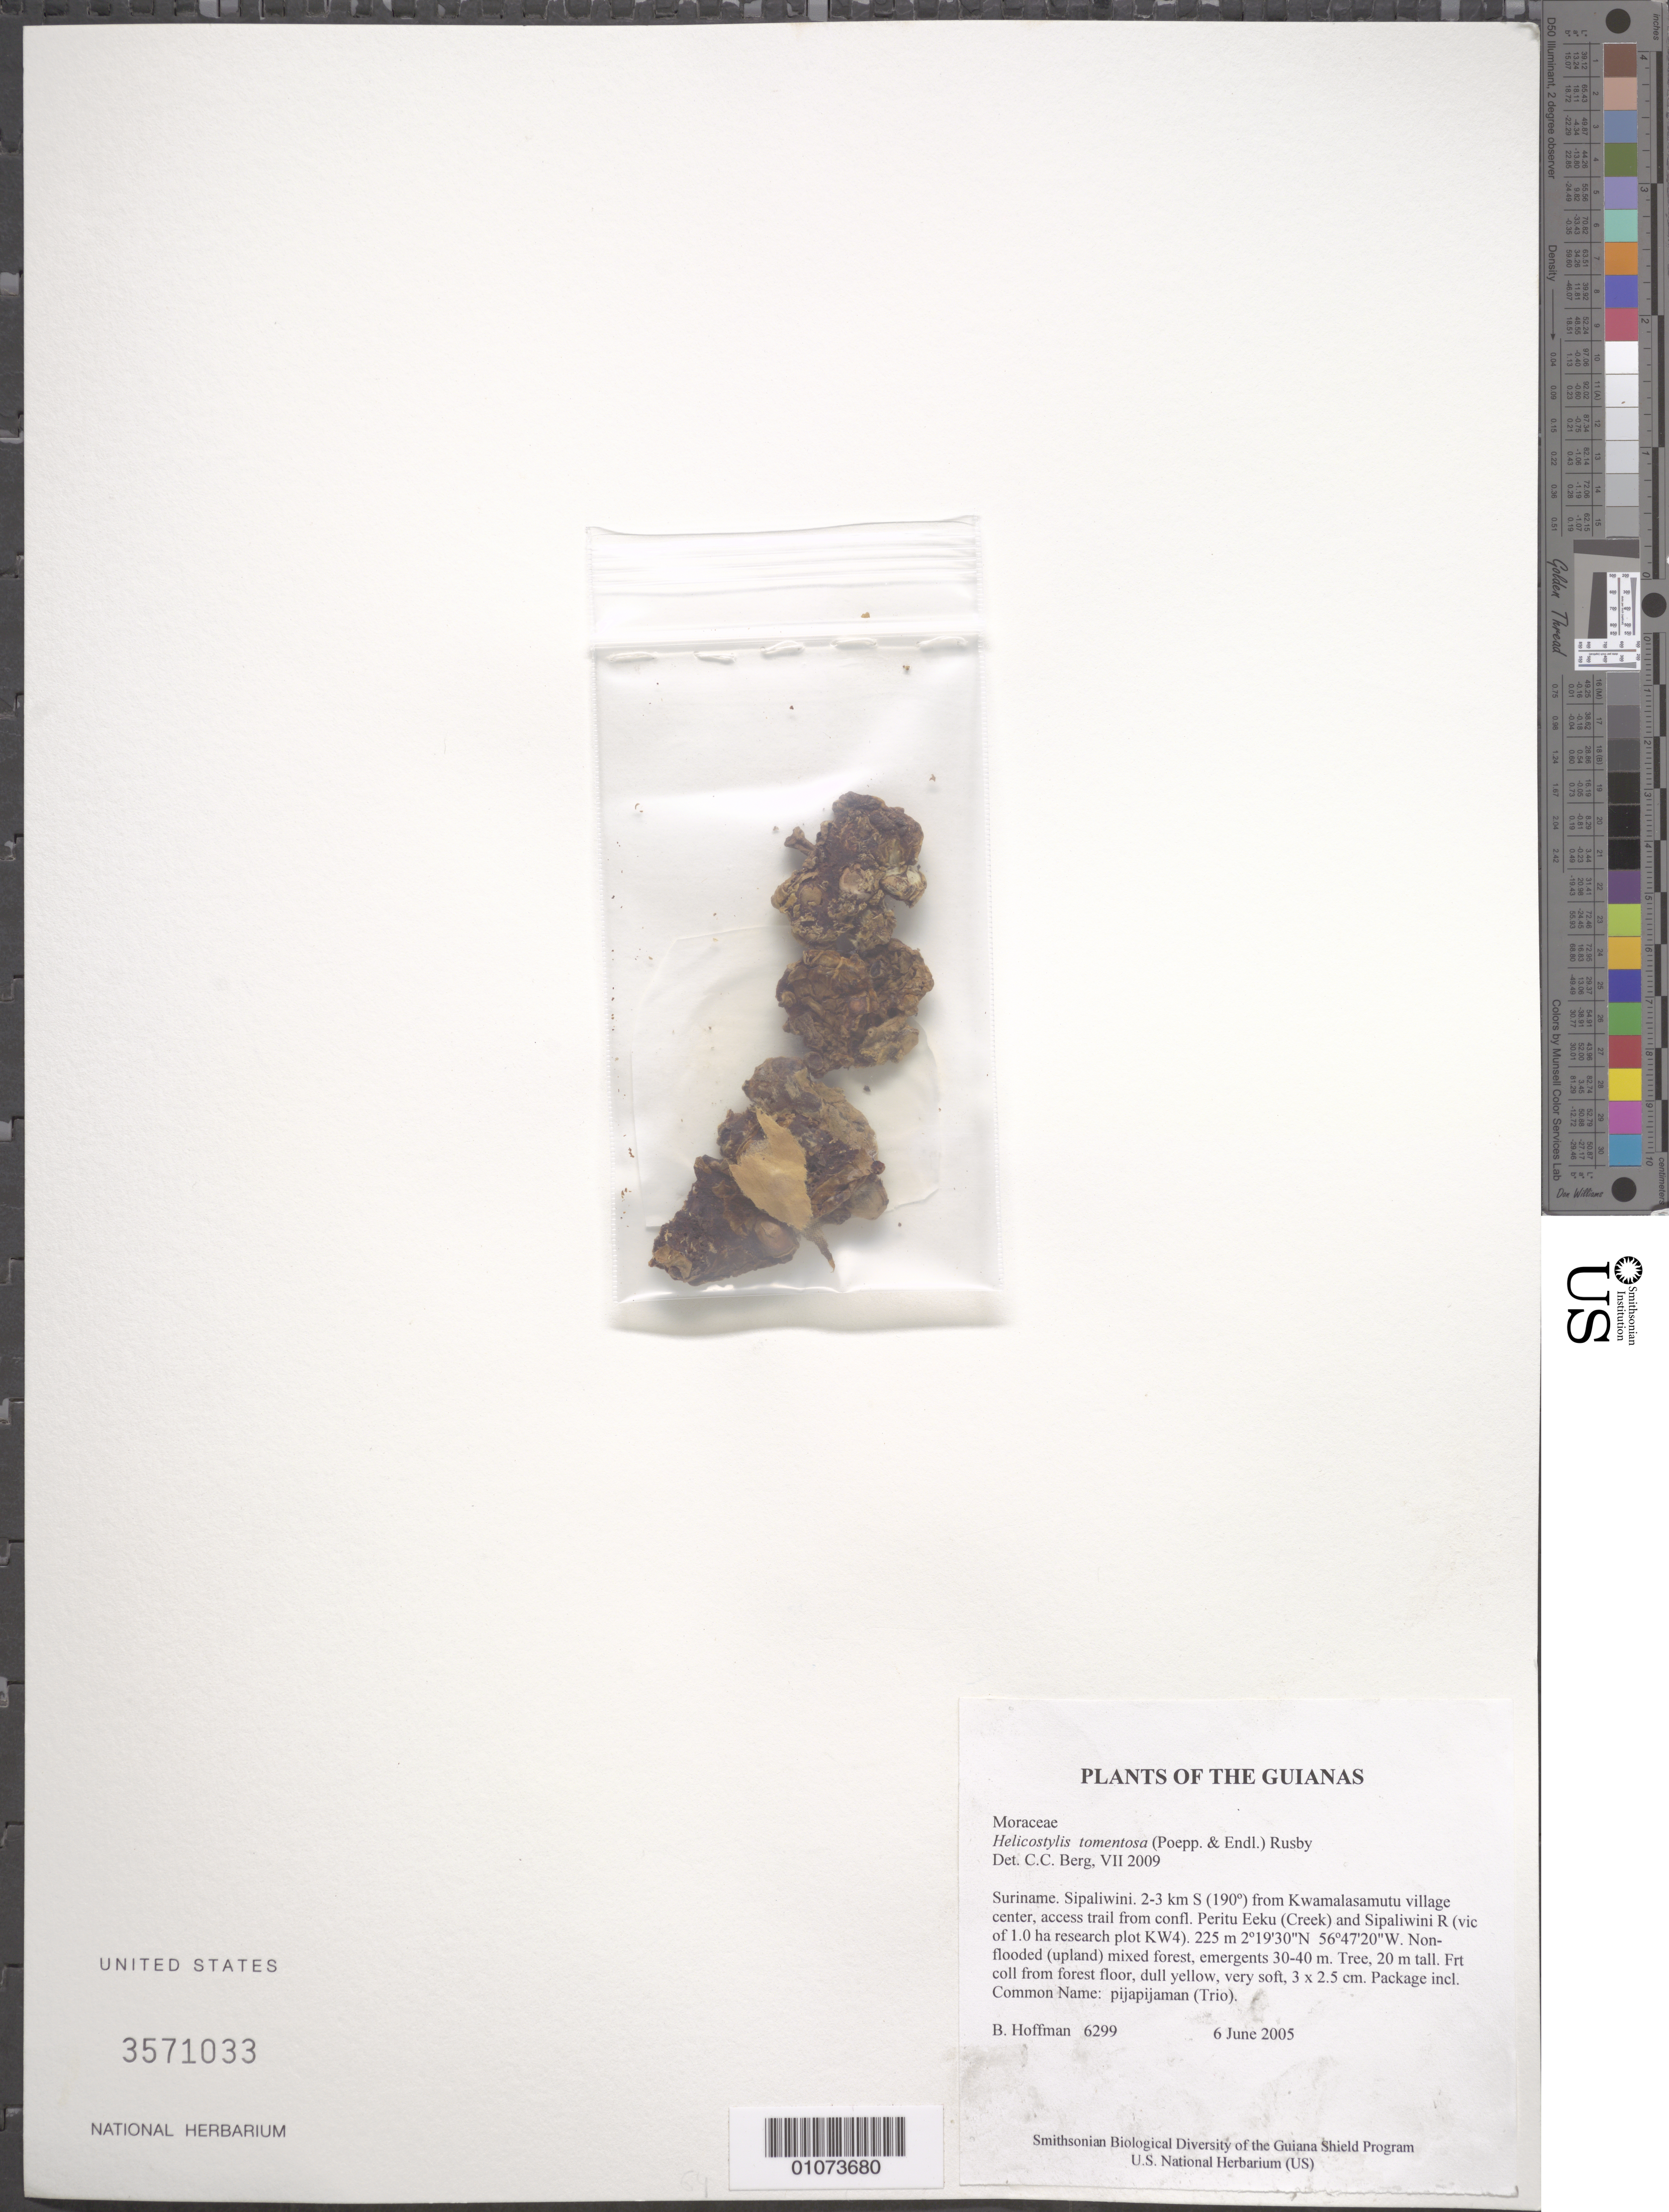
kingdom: Plantae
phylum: Tracheophyta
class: Magnoliopsida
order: Rosales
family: Moraceae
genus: Helicostylis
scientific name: Helicostylis tomentosa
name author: (Poepp. & Endl.) Rusby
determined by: Berg, C. C.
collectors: B. Hoffman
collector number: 6299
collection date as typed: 6 June 2005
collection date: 2005-06-06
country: Suriname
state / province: Sipaliwini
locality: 2-3 km S (190º) from Kwamalasamutu village center, access trail from confl. Peritu Eeku (Creek) and Sipaliwini R (vic of 1.0 ha research plot KW4)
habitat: Non-flooded (upland) mixed forest, emergents 30-40 m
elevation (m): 225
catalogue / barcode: US 3571033